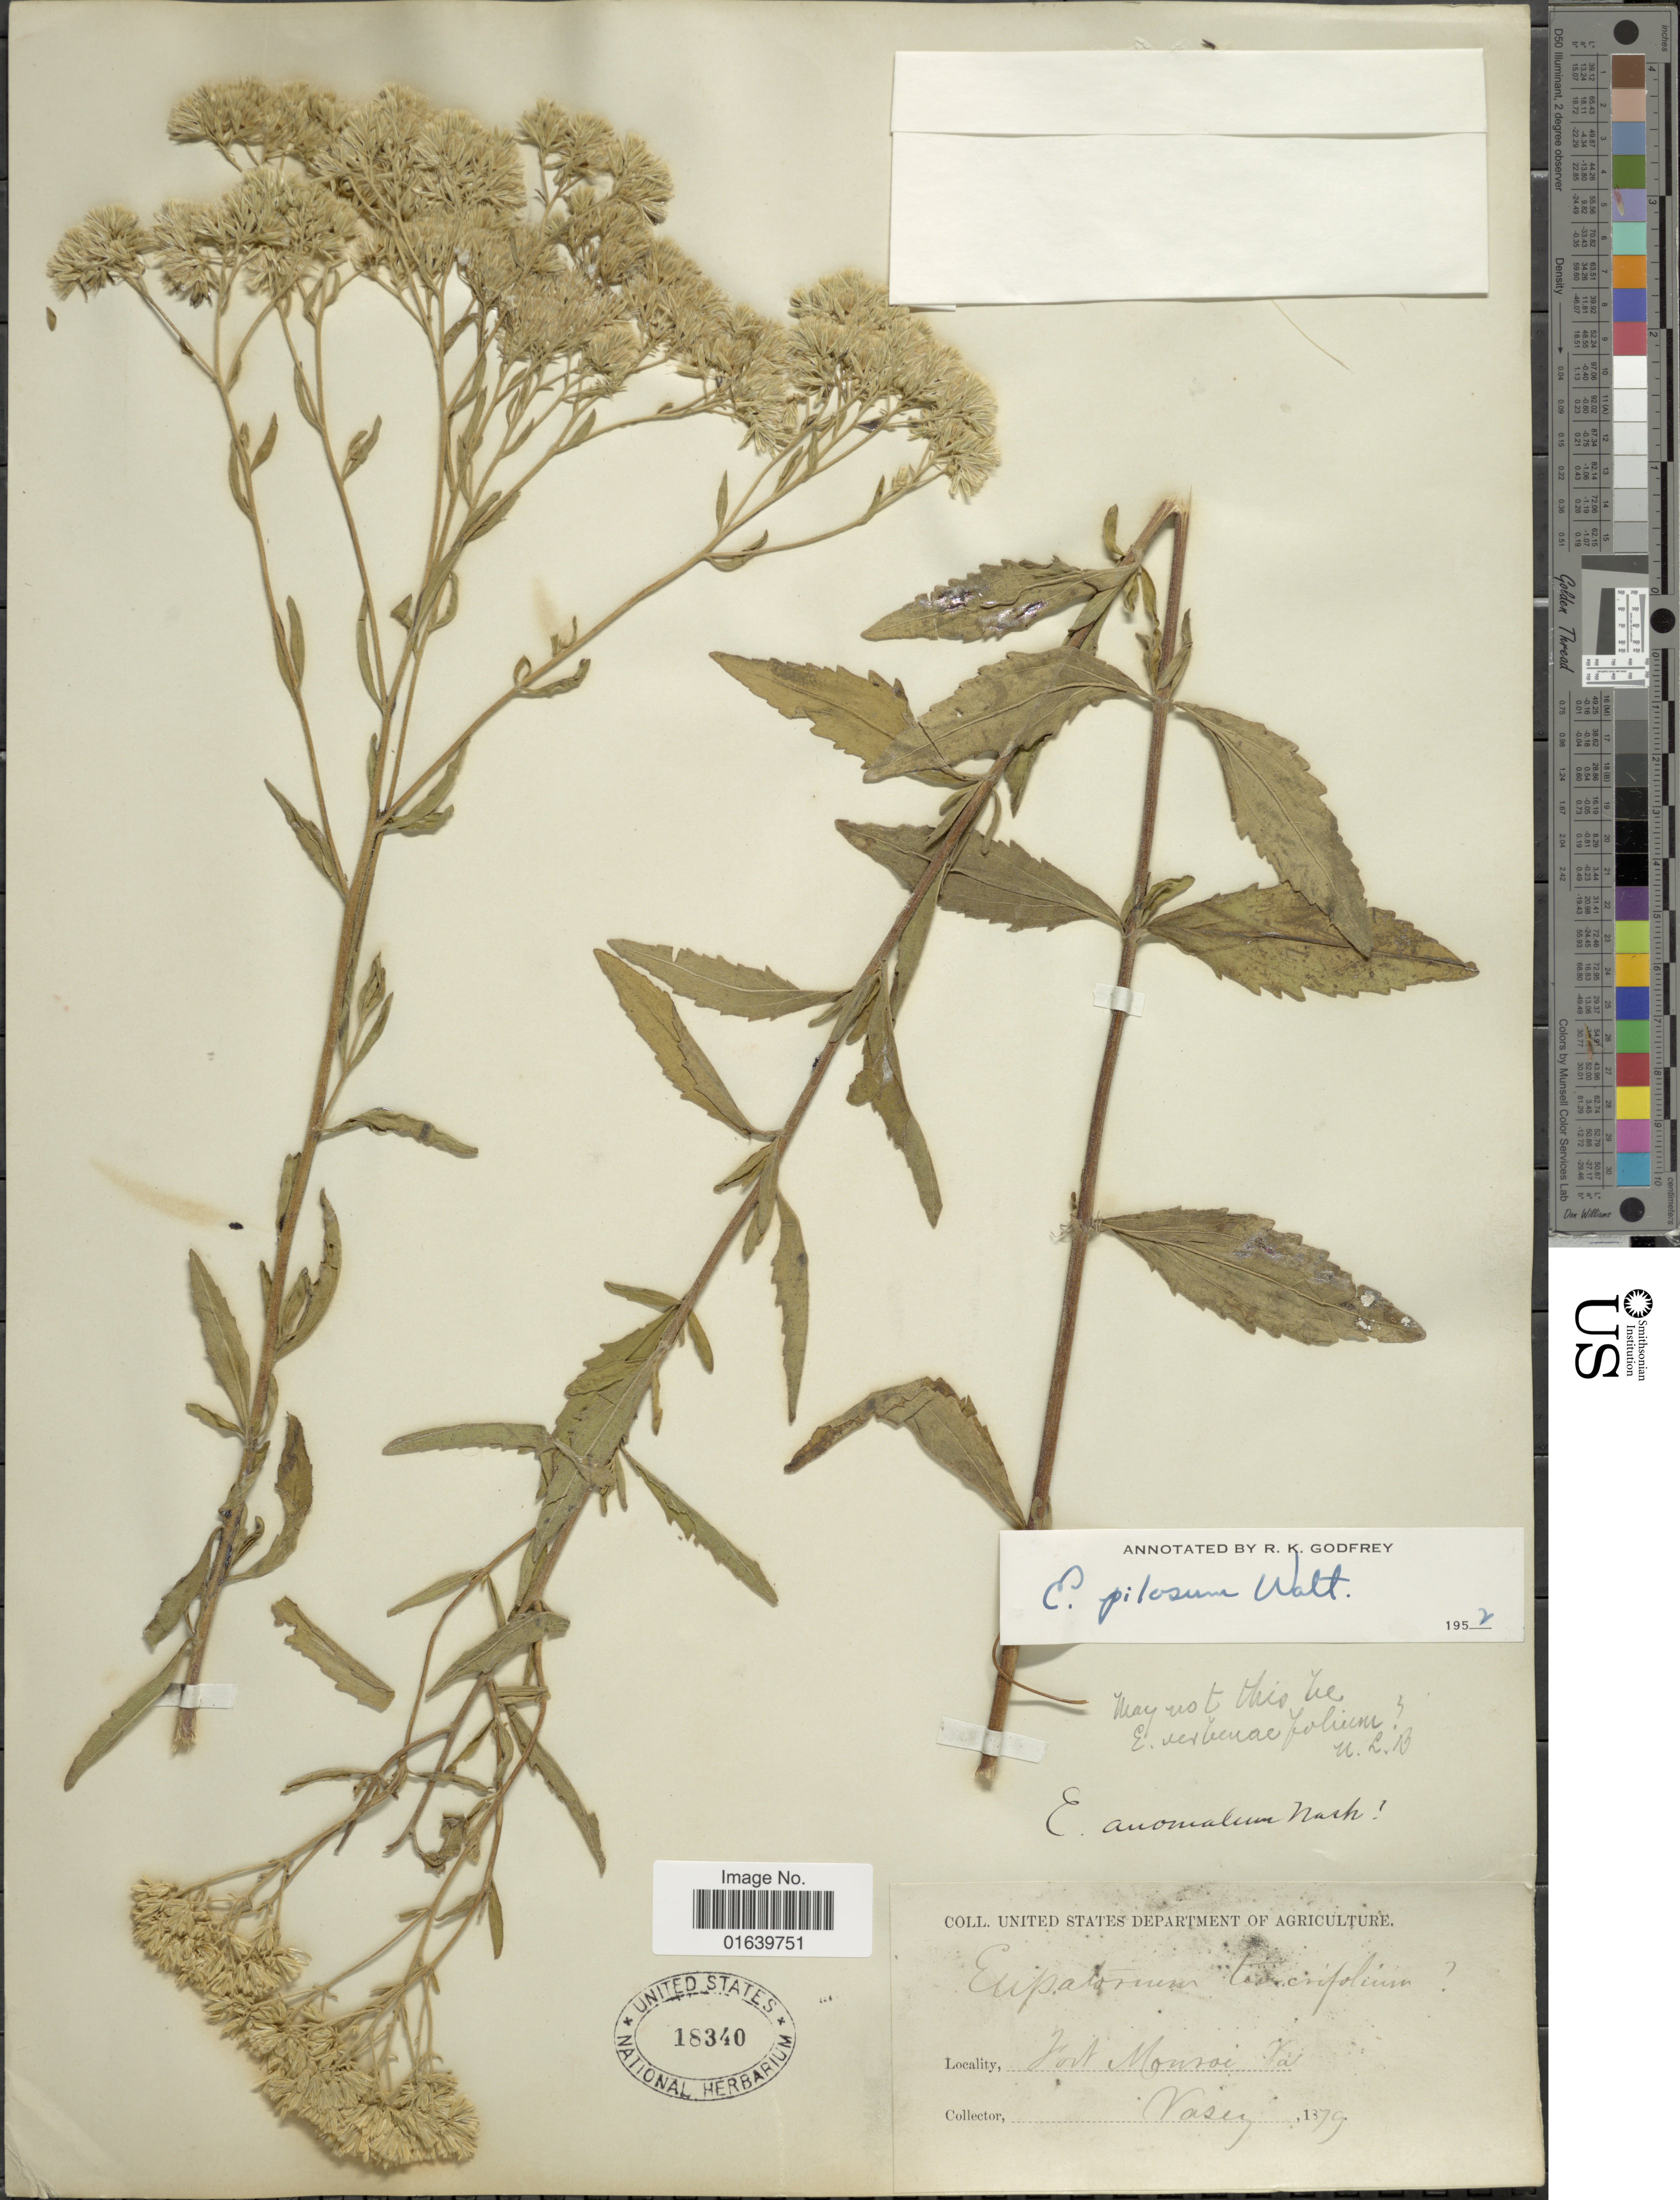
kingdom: Plantae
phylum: Tracheophyta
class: Magnoliopsida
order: Asterales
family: Asteraceae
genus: Eupatorium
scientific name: Eupatorium pilosum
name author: Walter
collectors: Vasey, --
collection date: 1879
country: United States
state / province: Virginia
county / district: City of Hampton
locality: Fort Monroe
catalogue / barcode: US 18340